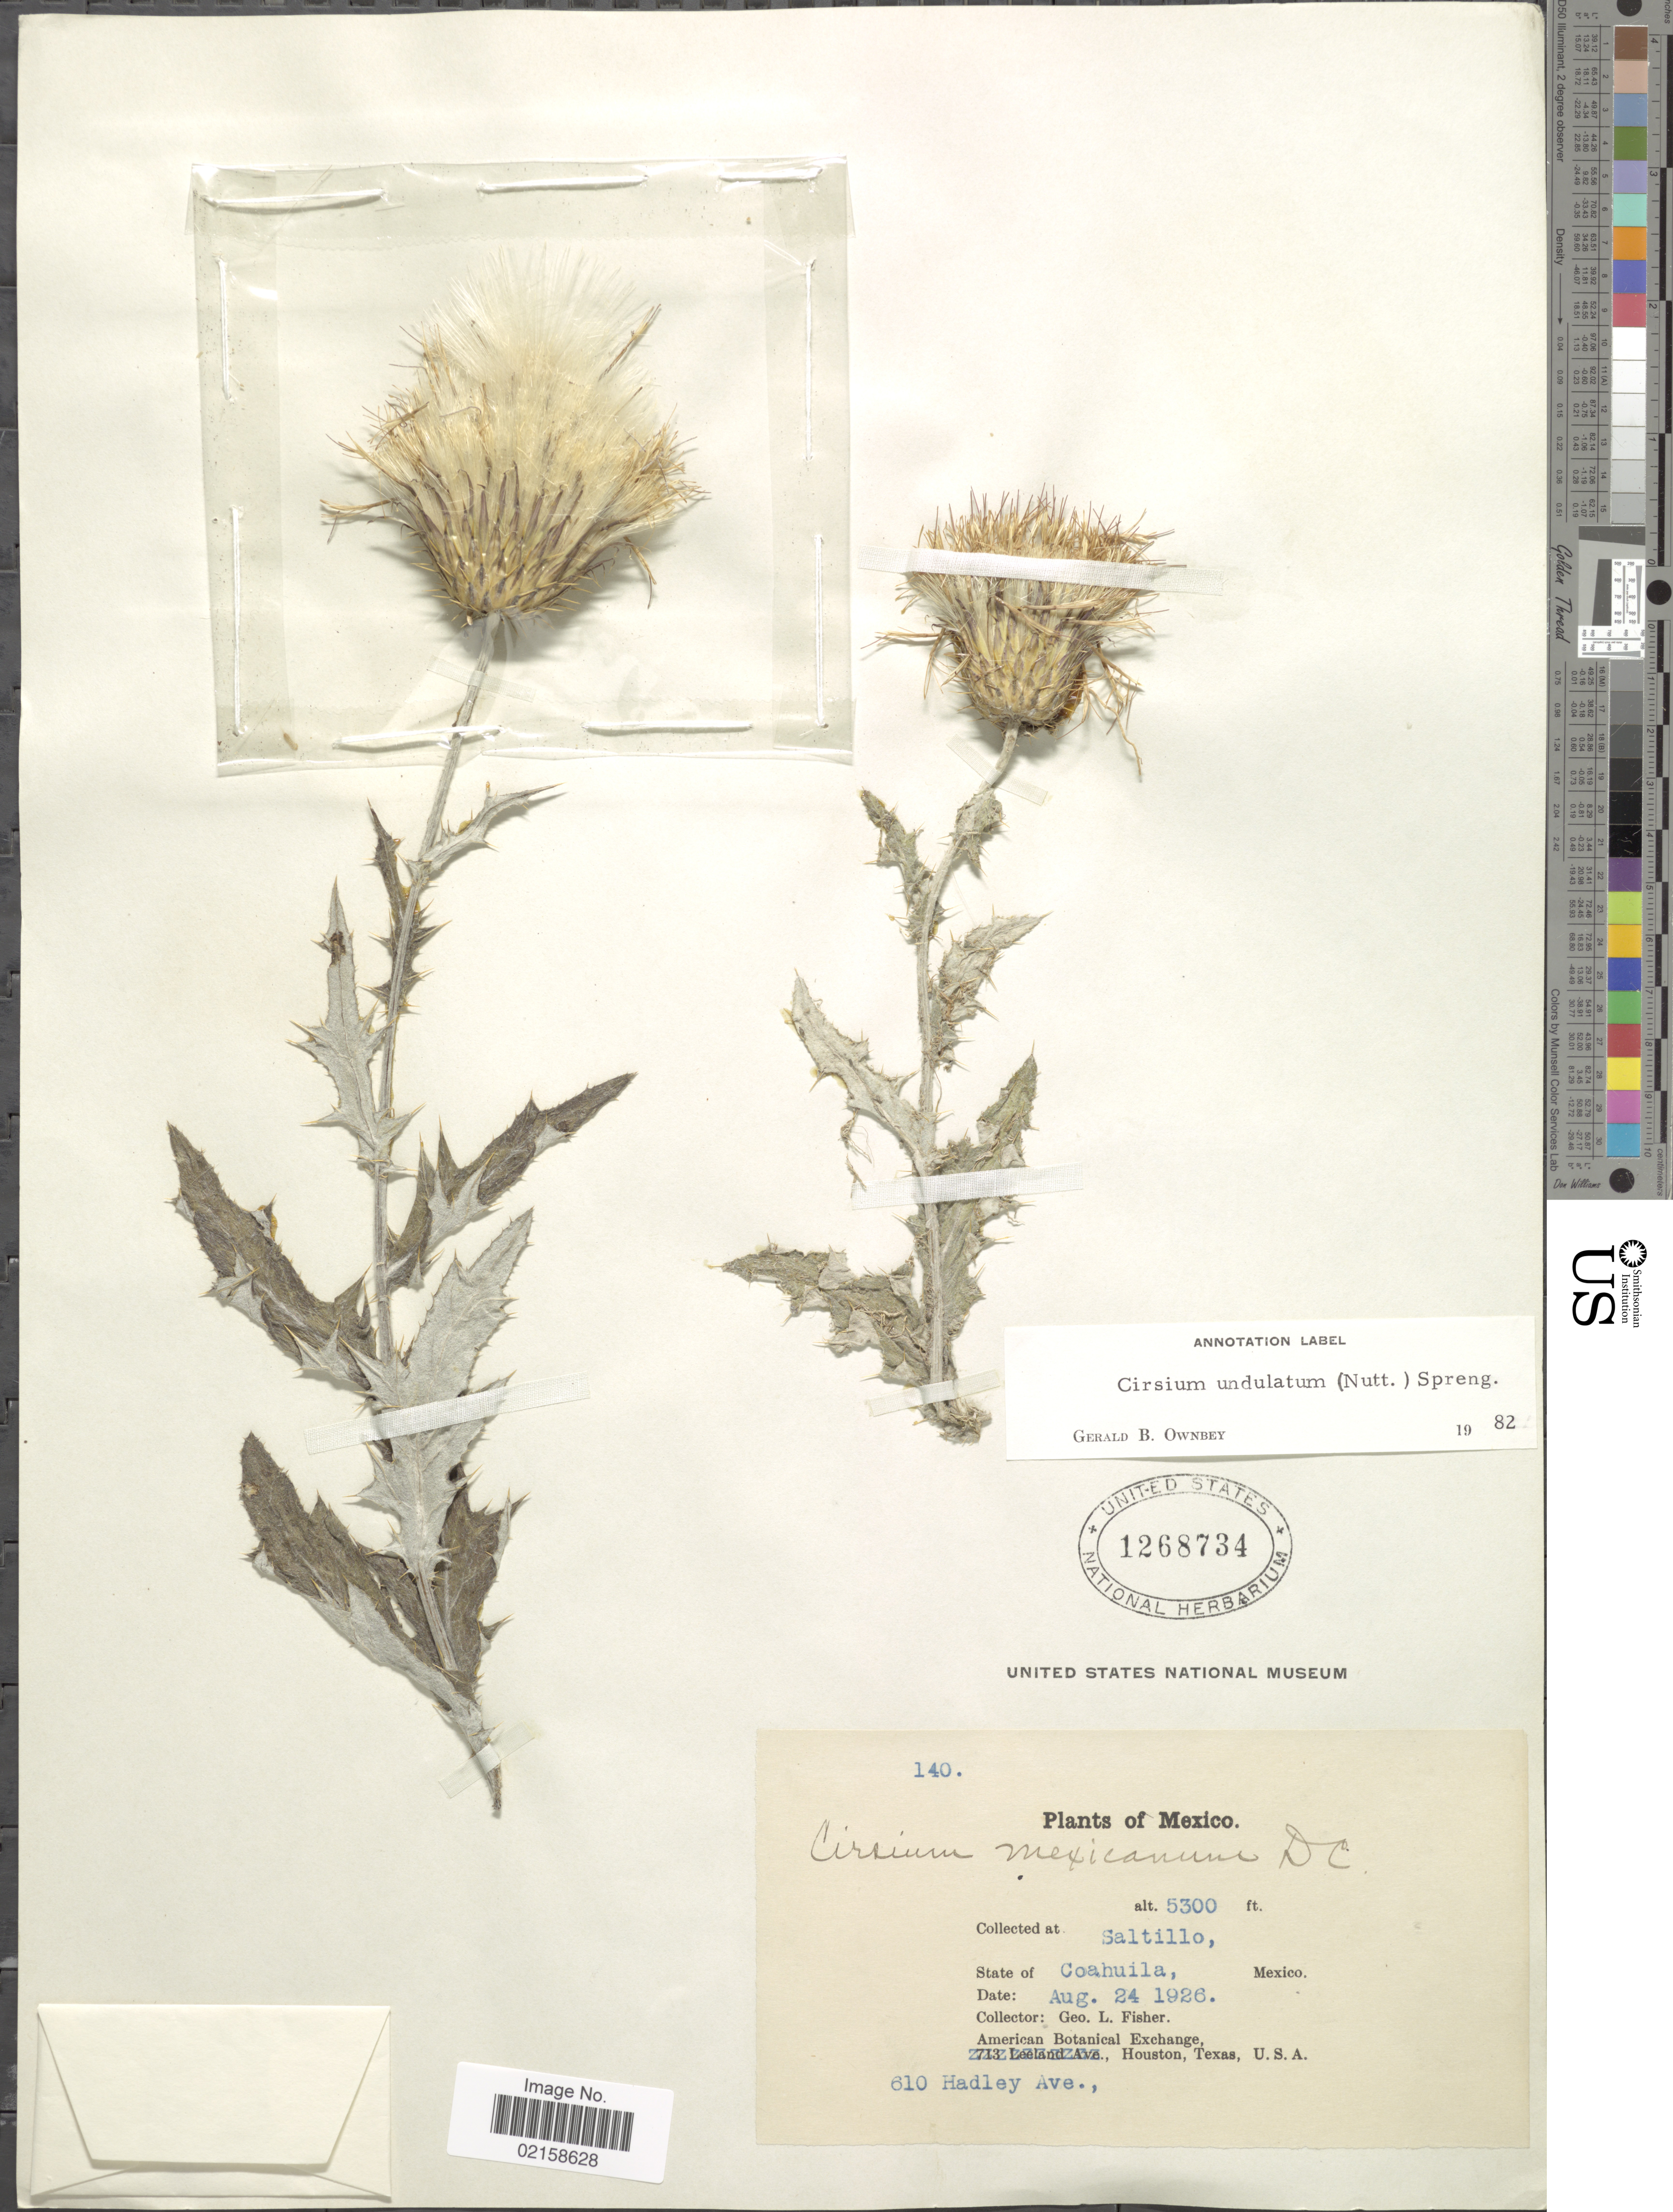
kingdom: Plantae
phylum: Tracheophyta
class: Magnoliopsida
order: Asterales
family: Asteraceae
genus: Cirsium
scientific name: Cirsium undulatum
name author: (Nutt.) Spreng.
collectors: G. L. Fisher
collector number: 140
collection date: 1926-08-24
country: Mexico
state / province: Coahuila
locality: Saltillo.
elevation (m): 1615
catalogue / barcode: US 1268734